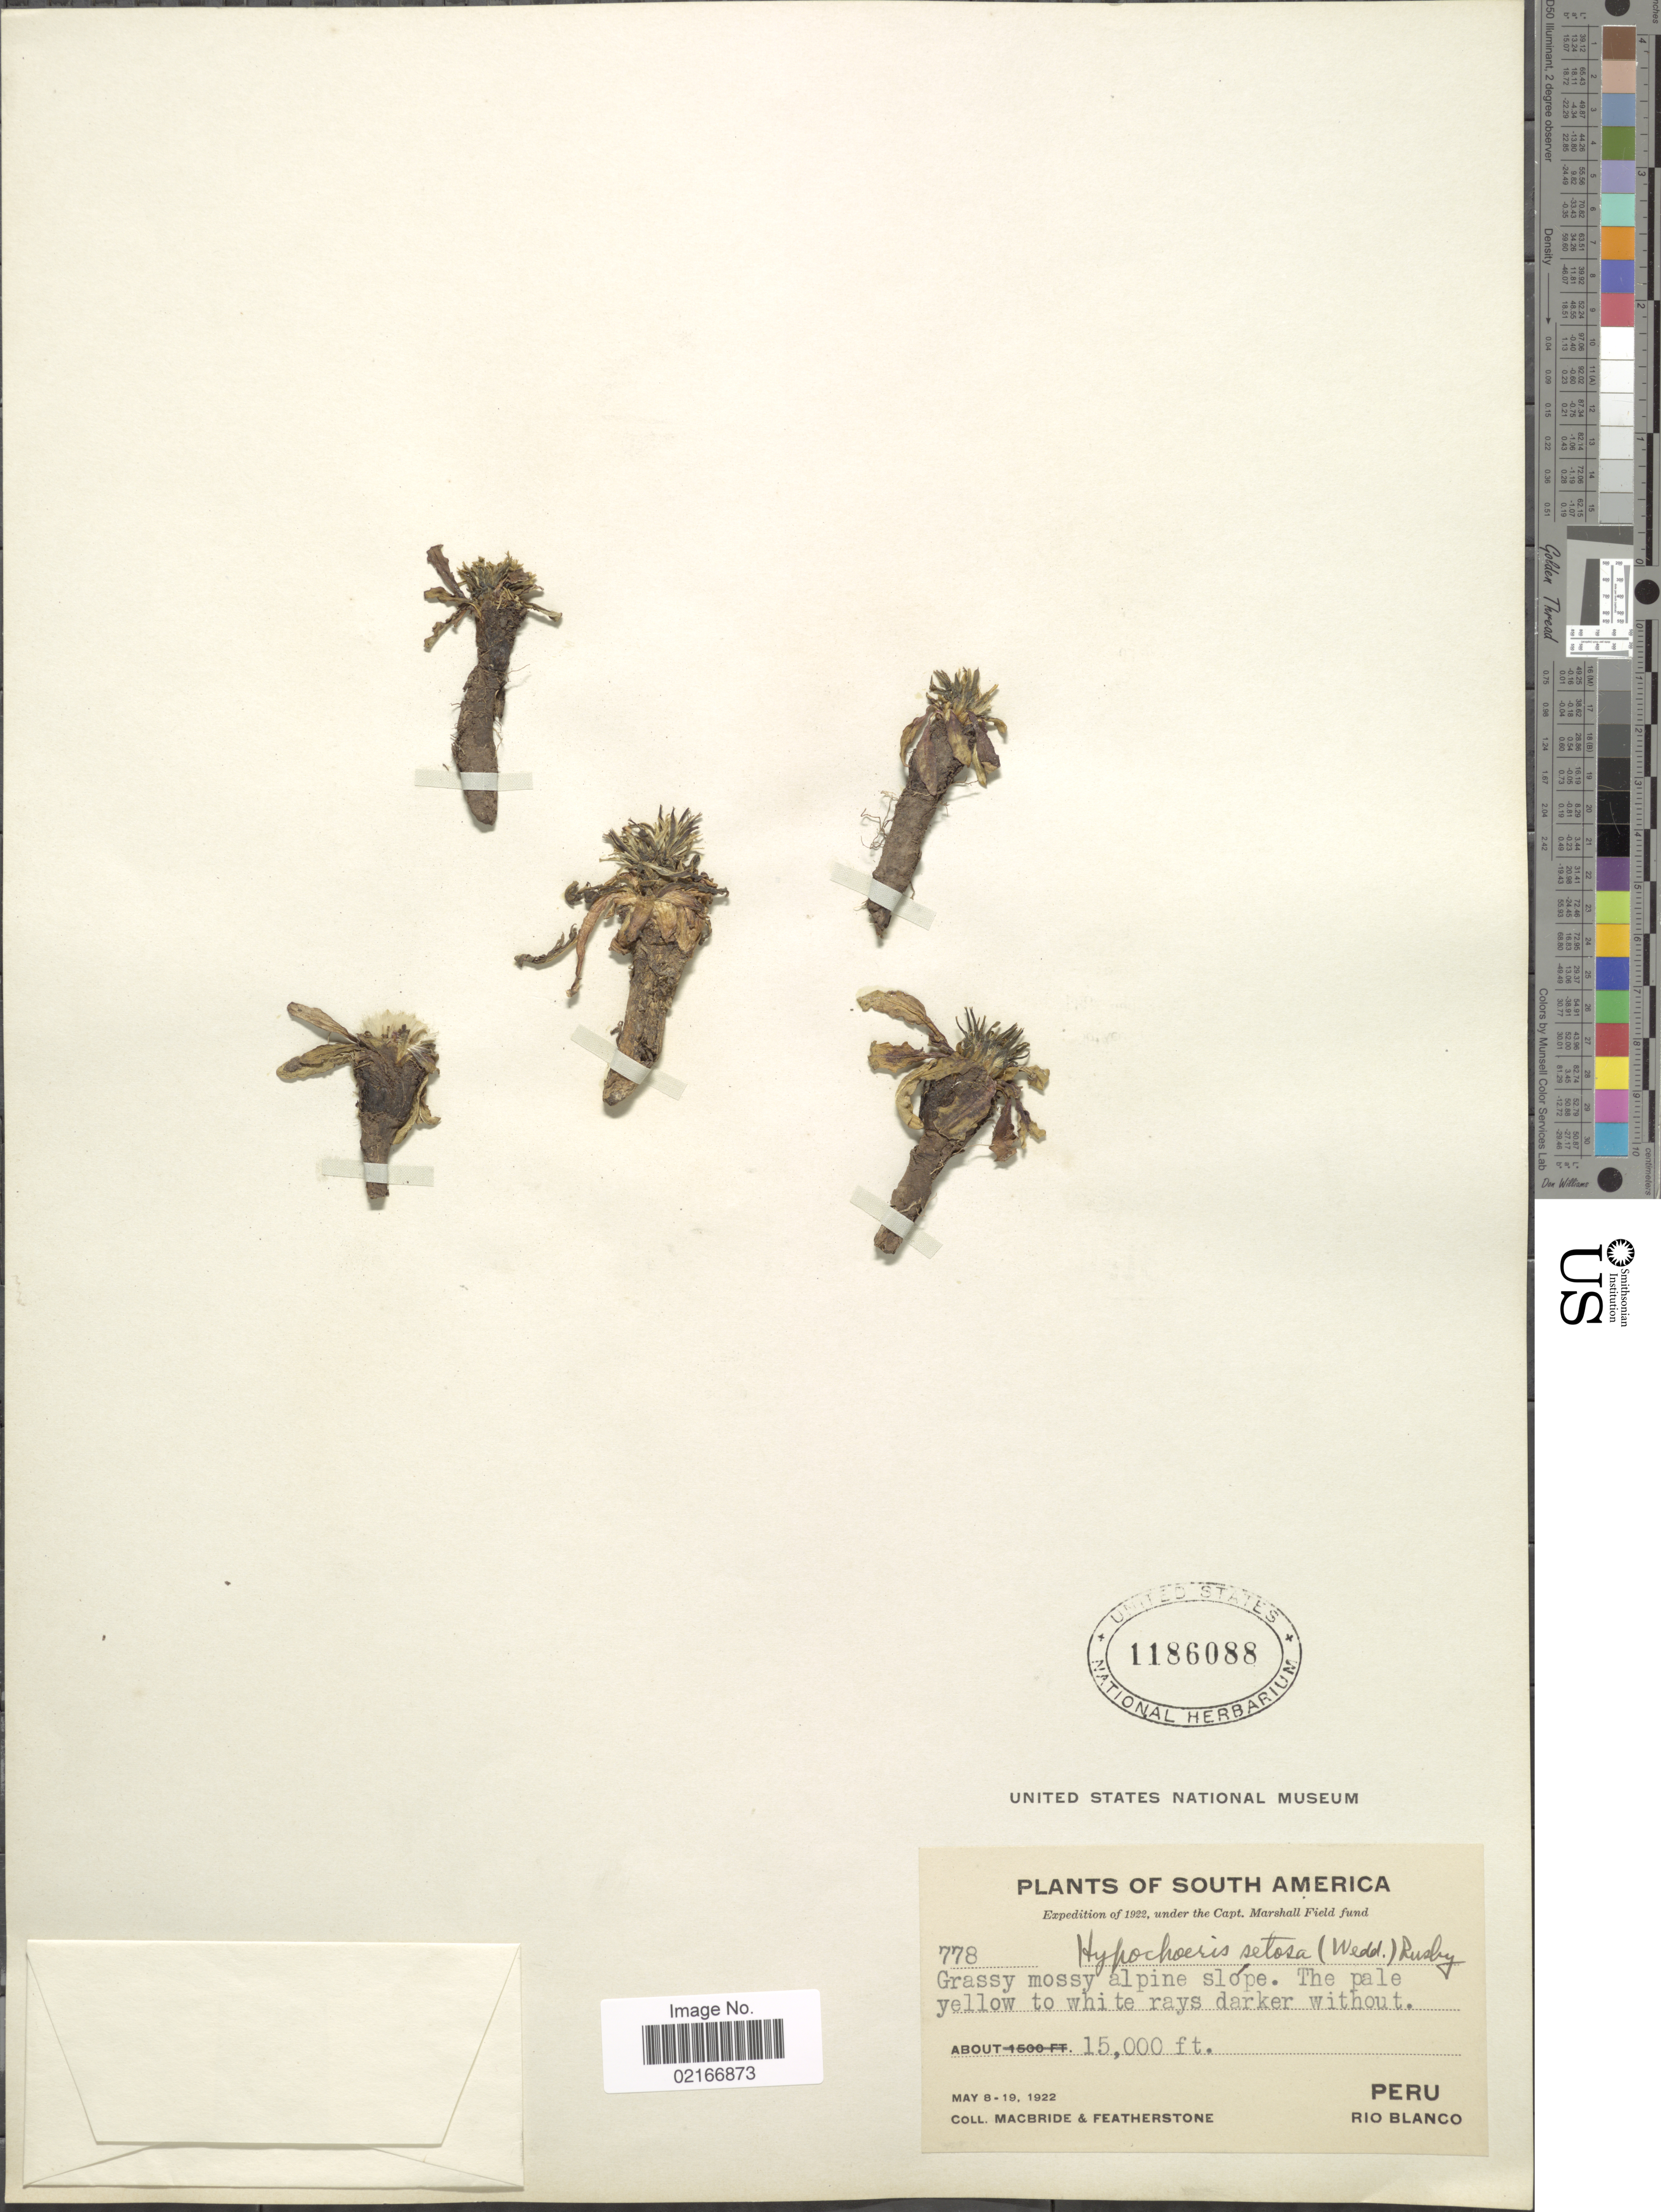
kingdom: Plantae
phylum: Tracheophyta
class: Magnoliopsida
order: Asterales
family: Asteraceae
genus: Hypochaeris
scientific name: Hypochaeris setosa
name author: Formánek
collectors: Macbride, -- & -. Featherstone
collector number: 778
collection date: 1922-05-08/1922-05-19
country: Peru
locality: Rio Blanco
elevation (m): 4572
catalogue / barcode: US 1186088